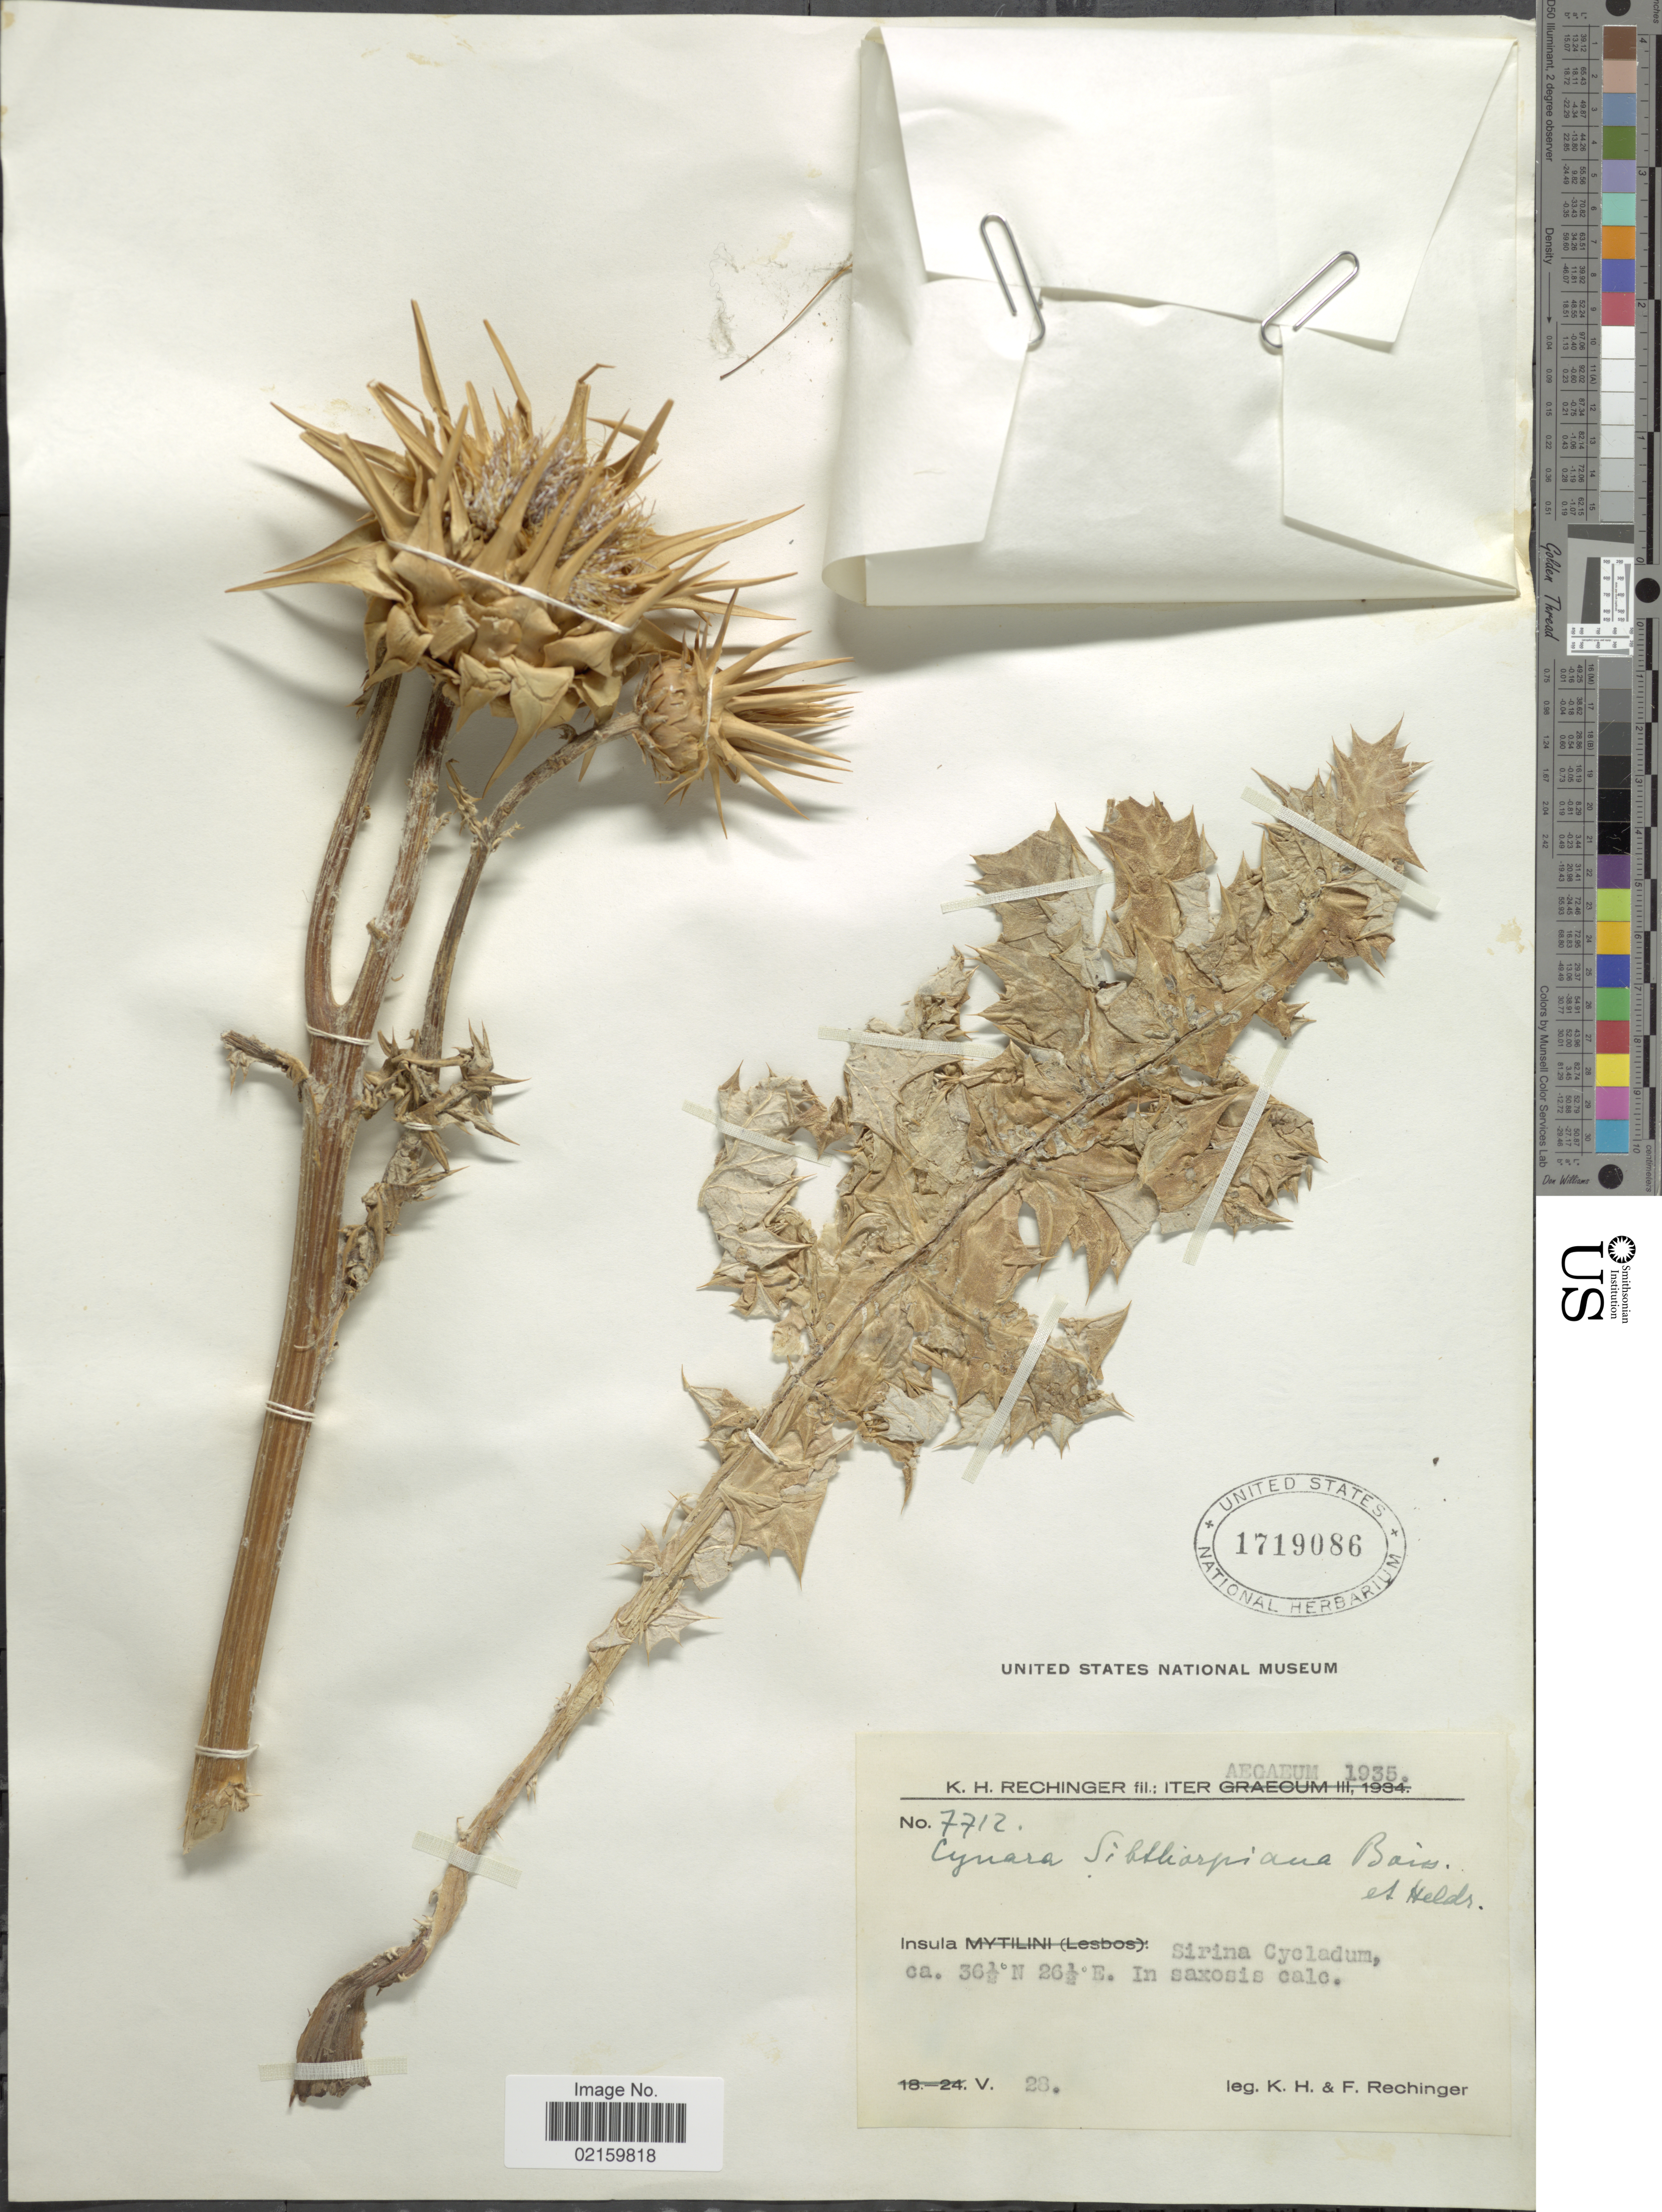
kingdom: Plantae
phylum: Tracheophyta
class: Magnoliopsida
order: Asterales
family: Asteraceae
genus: Cynara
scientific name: Cynara cornigera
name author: Lindl.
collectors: K. H. Rechinger & F. Rechinger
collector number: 7712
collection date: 1935-05-25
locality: Sirina Cycladum .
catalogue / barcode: US 1719086